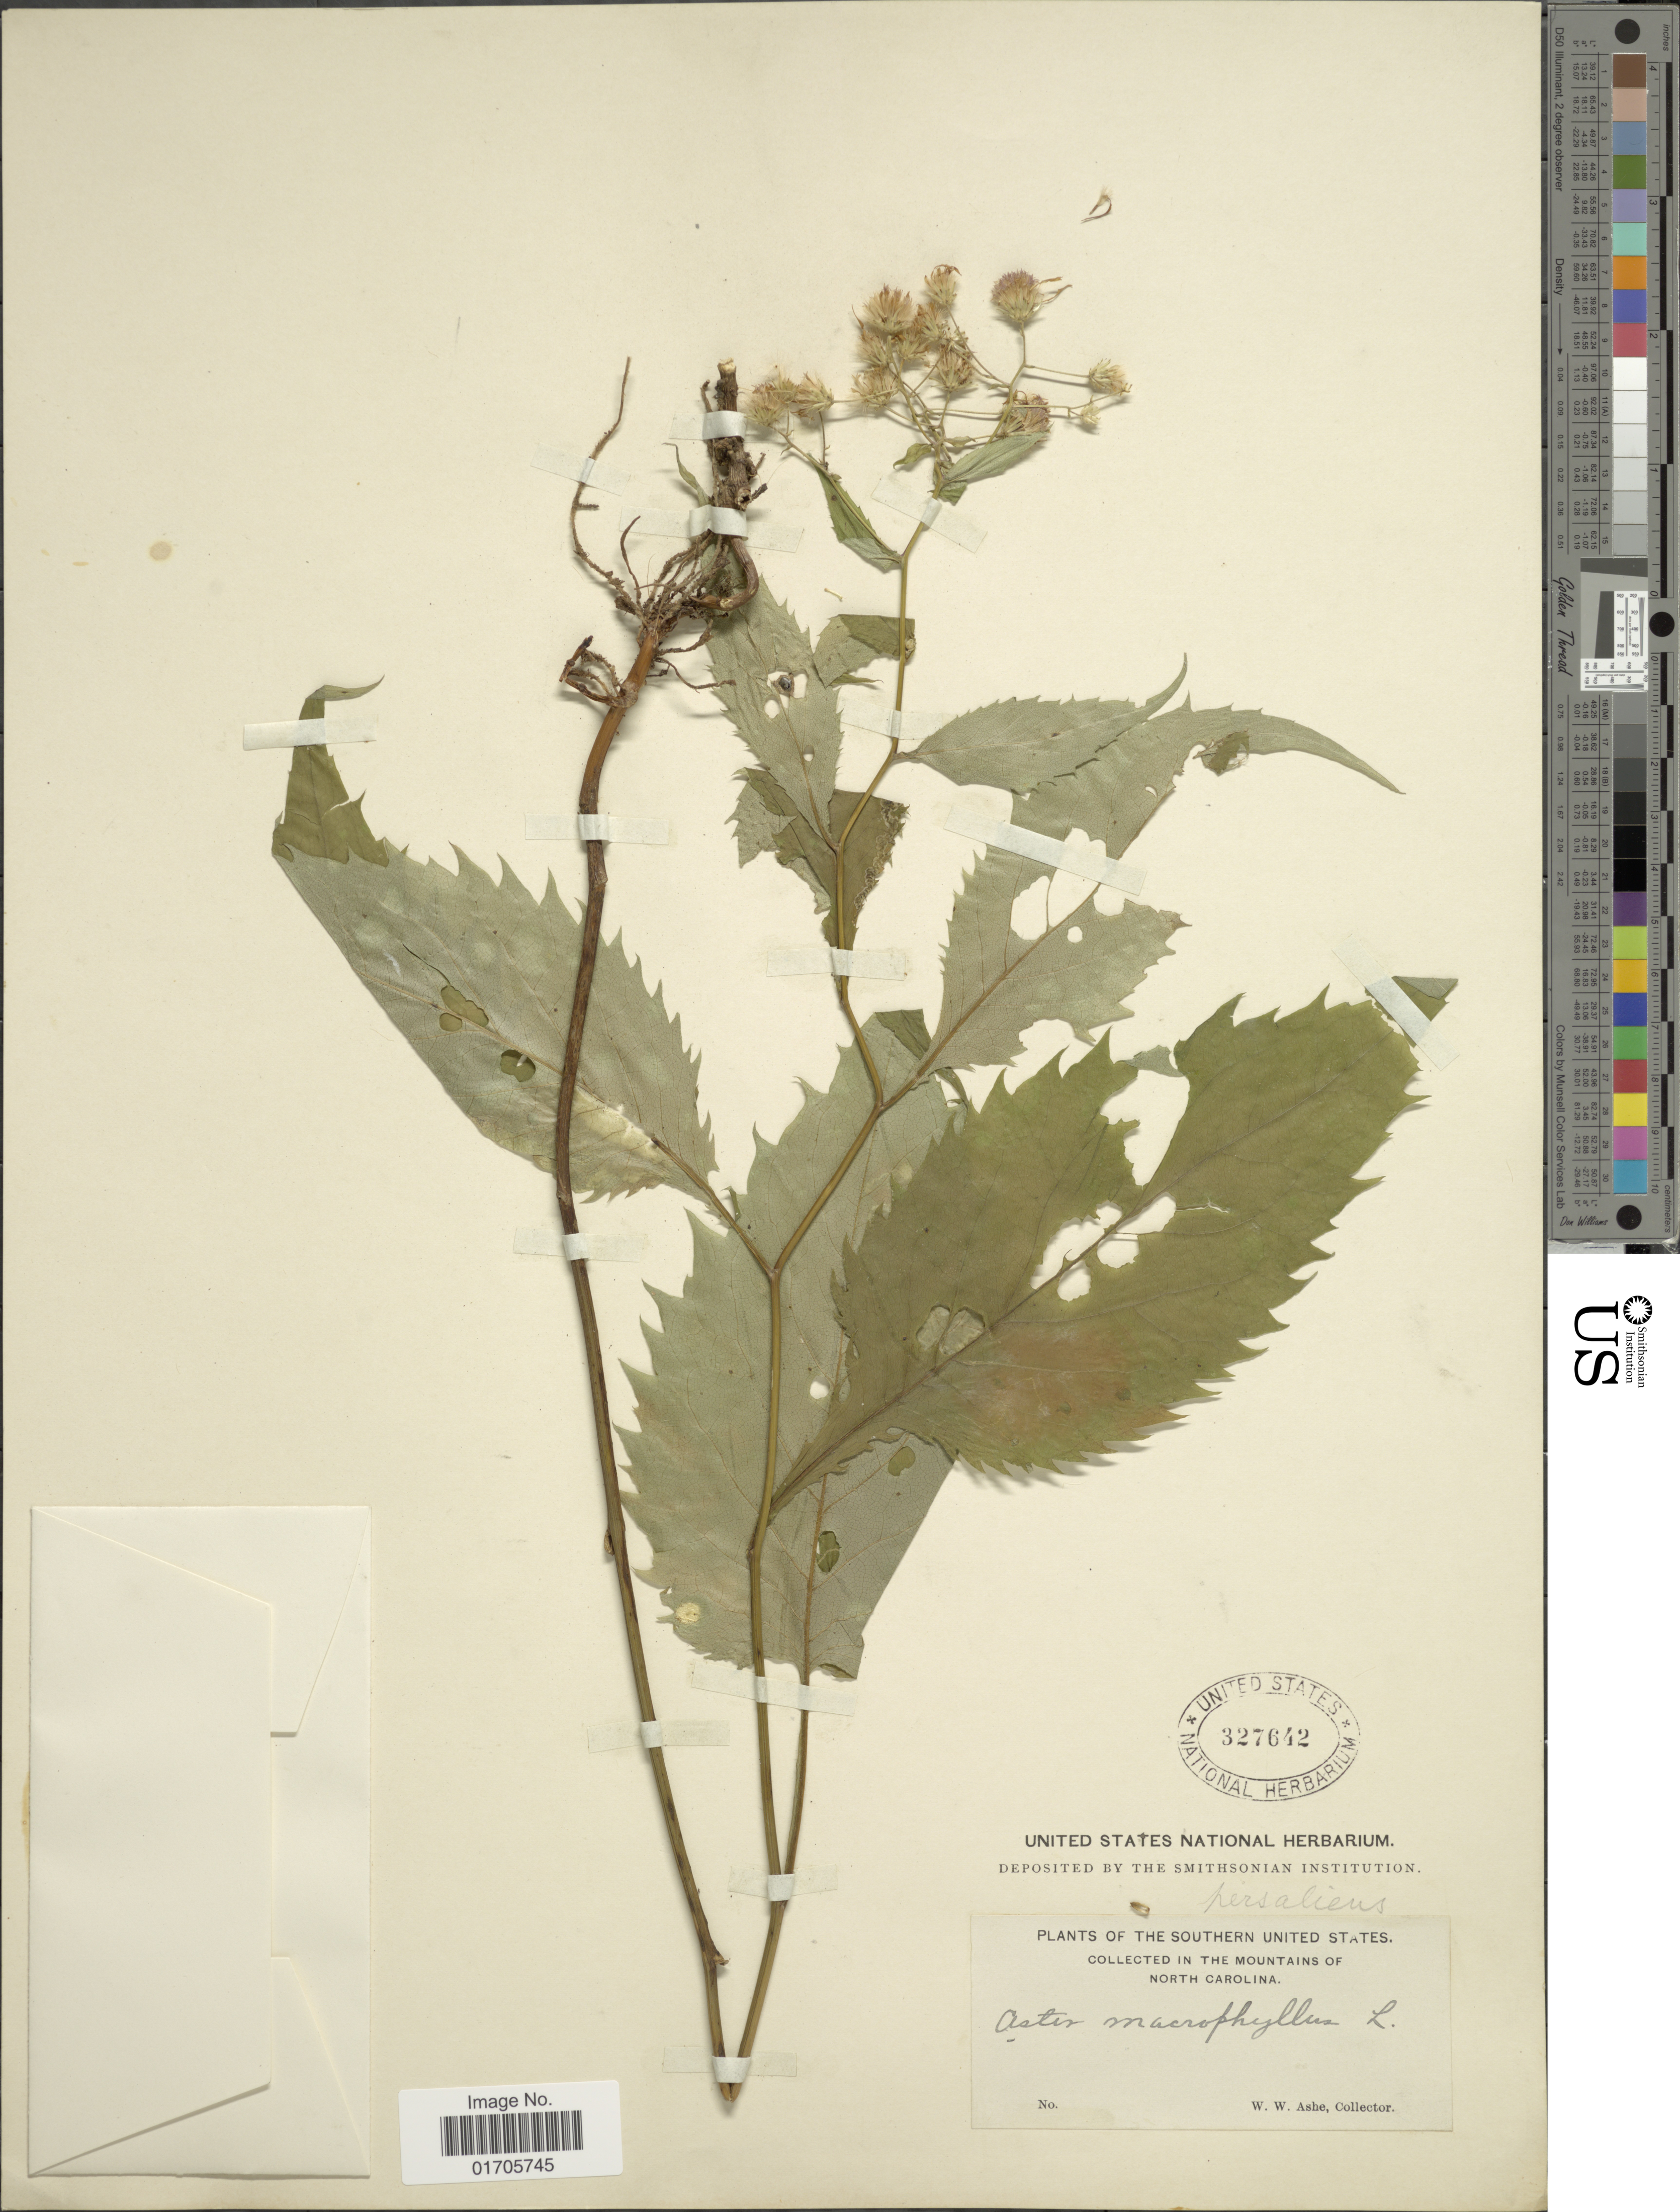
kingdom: Plantae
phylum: Tracheophyta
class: Magnoliopsida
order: Asterales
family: Asteraceae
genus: Eurybia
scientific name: Eurybia macrophylla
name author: (L.) Cass.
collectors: W. W. Ashe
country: United States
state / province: North Carolina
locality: Southern United States. In the Mountains of North Carolina.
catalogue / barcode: US 327642